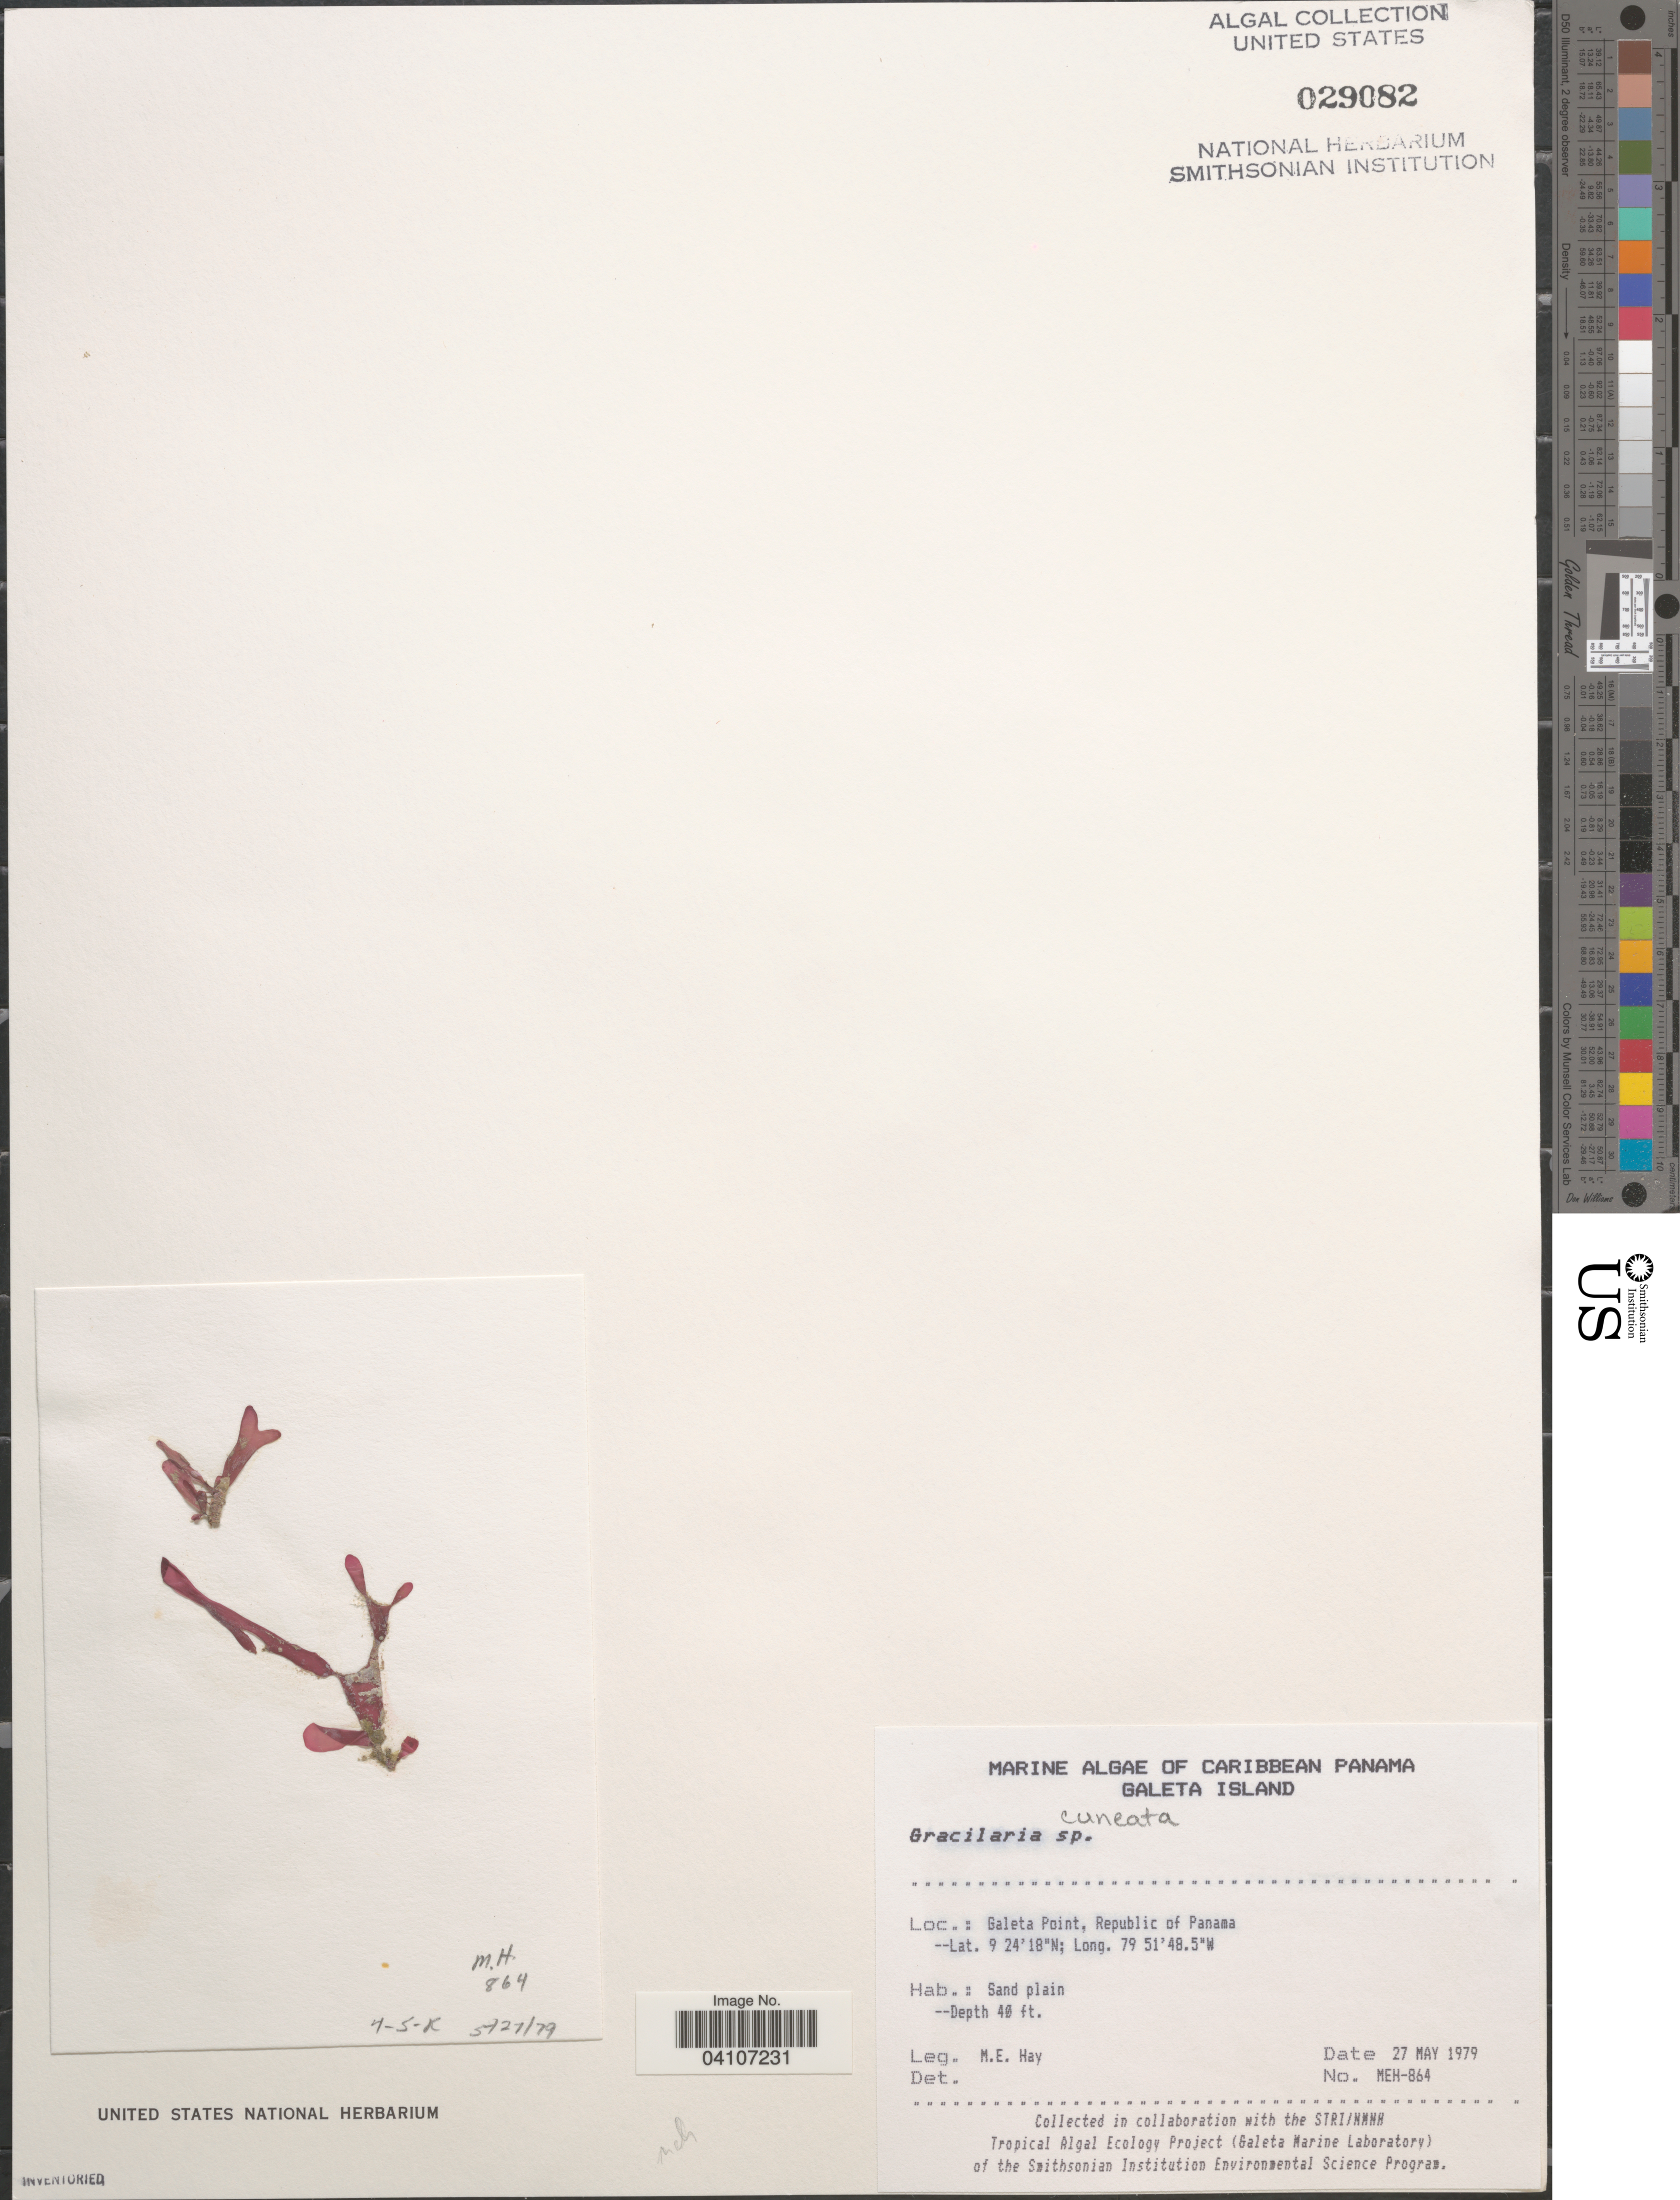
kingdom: Plantae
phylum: Rhodophyta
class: Florideophyceae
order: Gracilariales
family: Gracilariaceae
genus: Gracilaria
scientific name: Gracilaria cuneata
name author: Aresch.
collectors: M. E. Hay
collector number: MEH-864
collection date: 1979-05-27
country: Panama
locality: Caribbean Panama. Galeta Island. Galeta Point, Republic of Panama.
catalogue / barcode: US 29082